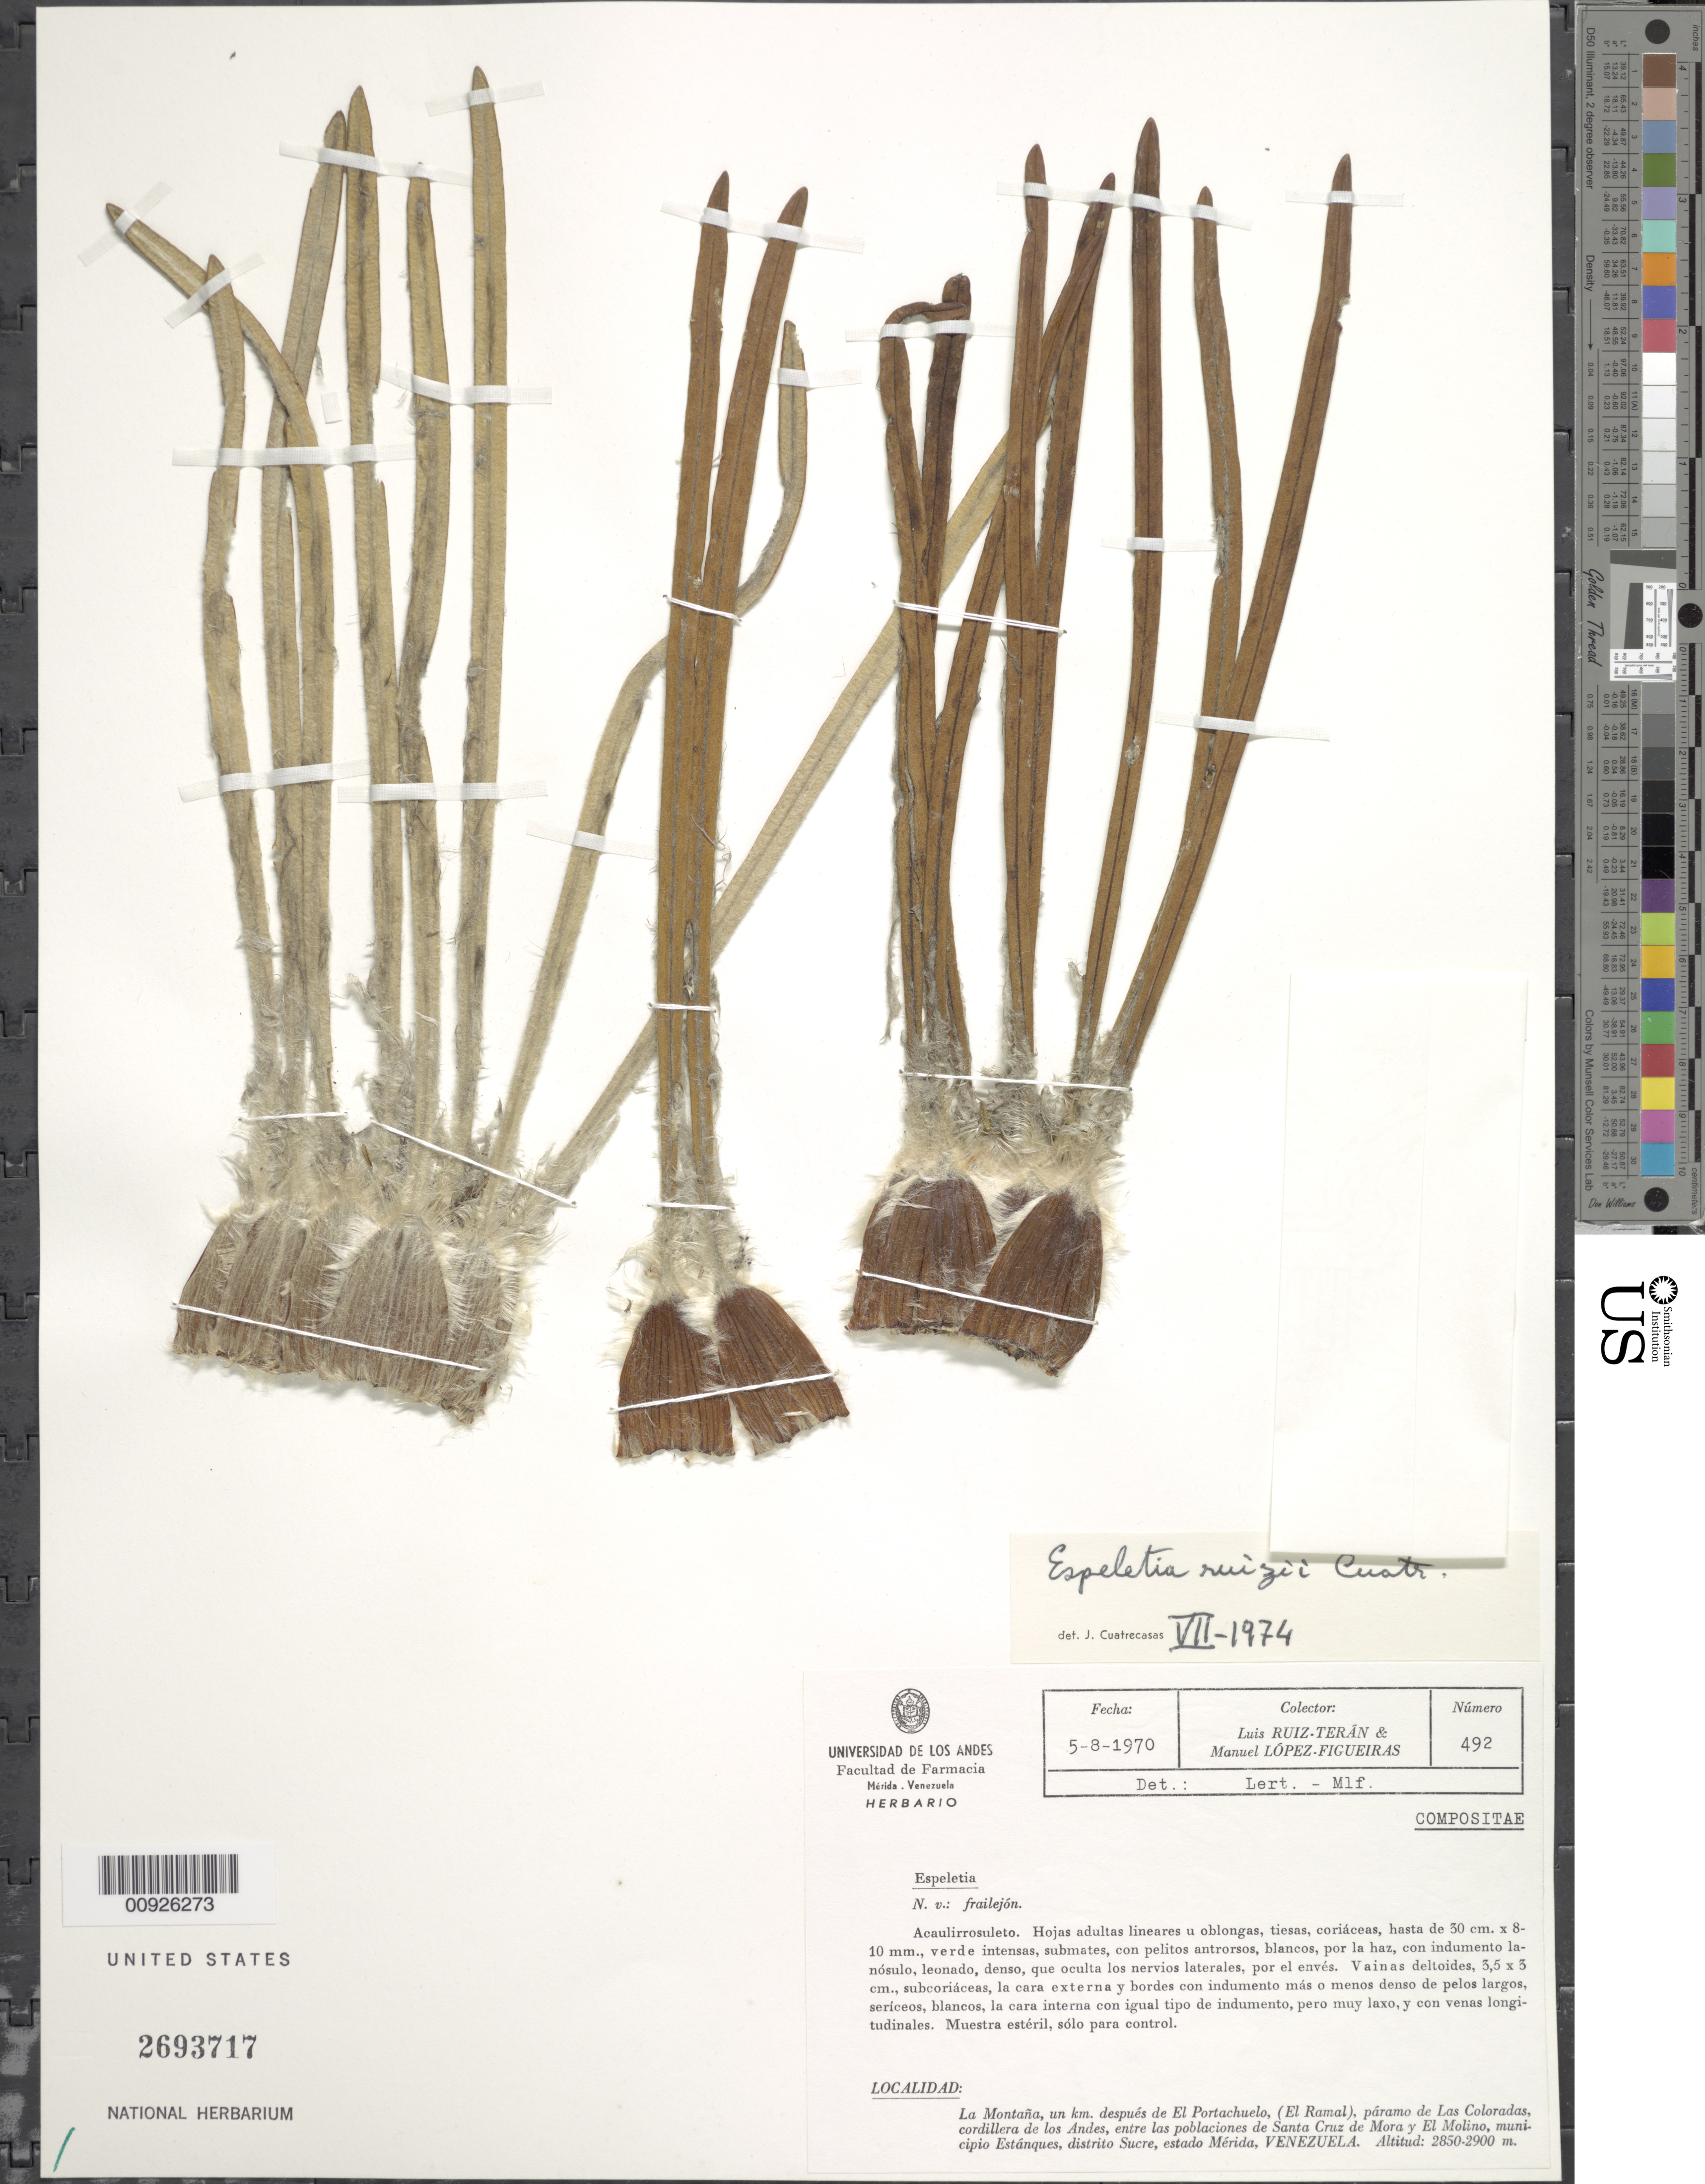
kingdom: Plantae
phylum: Tracheophyta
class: Magnoliopsida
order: Asterales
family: Asteraceae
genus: Ruilopezia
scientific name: Ruilopezia ruizii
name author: (Cuatrec.) Cuatrec.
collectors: L. E. Ruíz-Terán & M. López Figueiras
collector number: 492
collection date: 1970-08-05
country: Venezuela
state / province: Mérida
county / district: Sucre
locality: Páramo de las Coloradas. La Montaña, 1 km después del Portachuelo, (El ramal), entre las poblaciones de Santa Cruz de Mora y el Molino.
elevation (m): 2850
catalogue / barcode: US 2693717